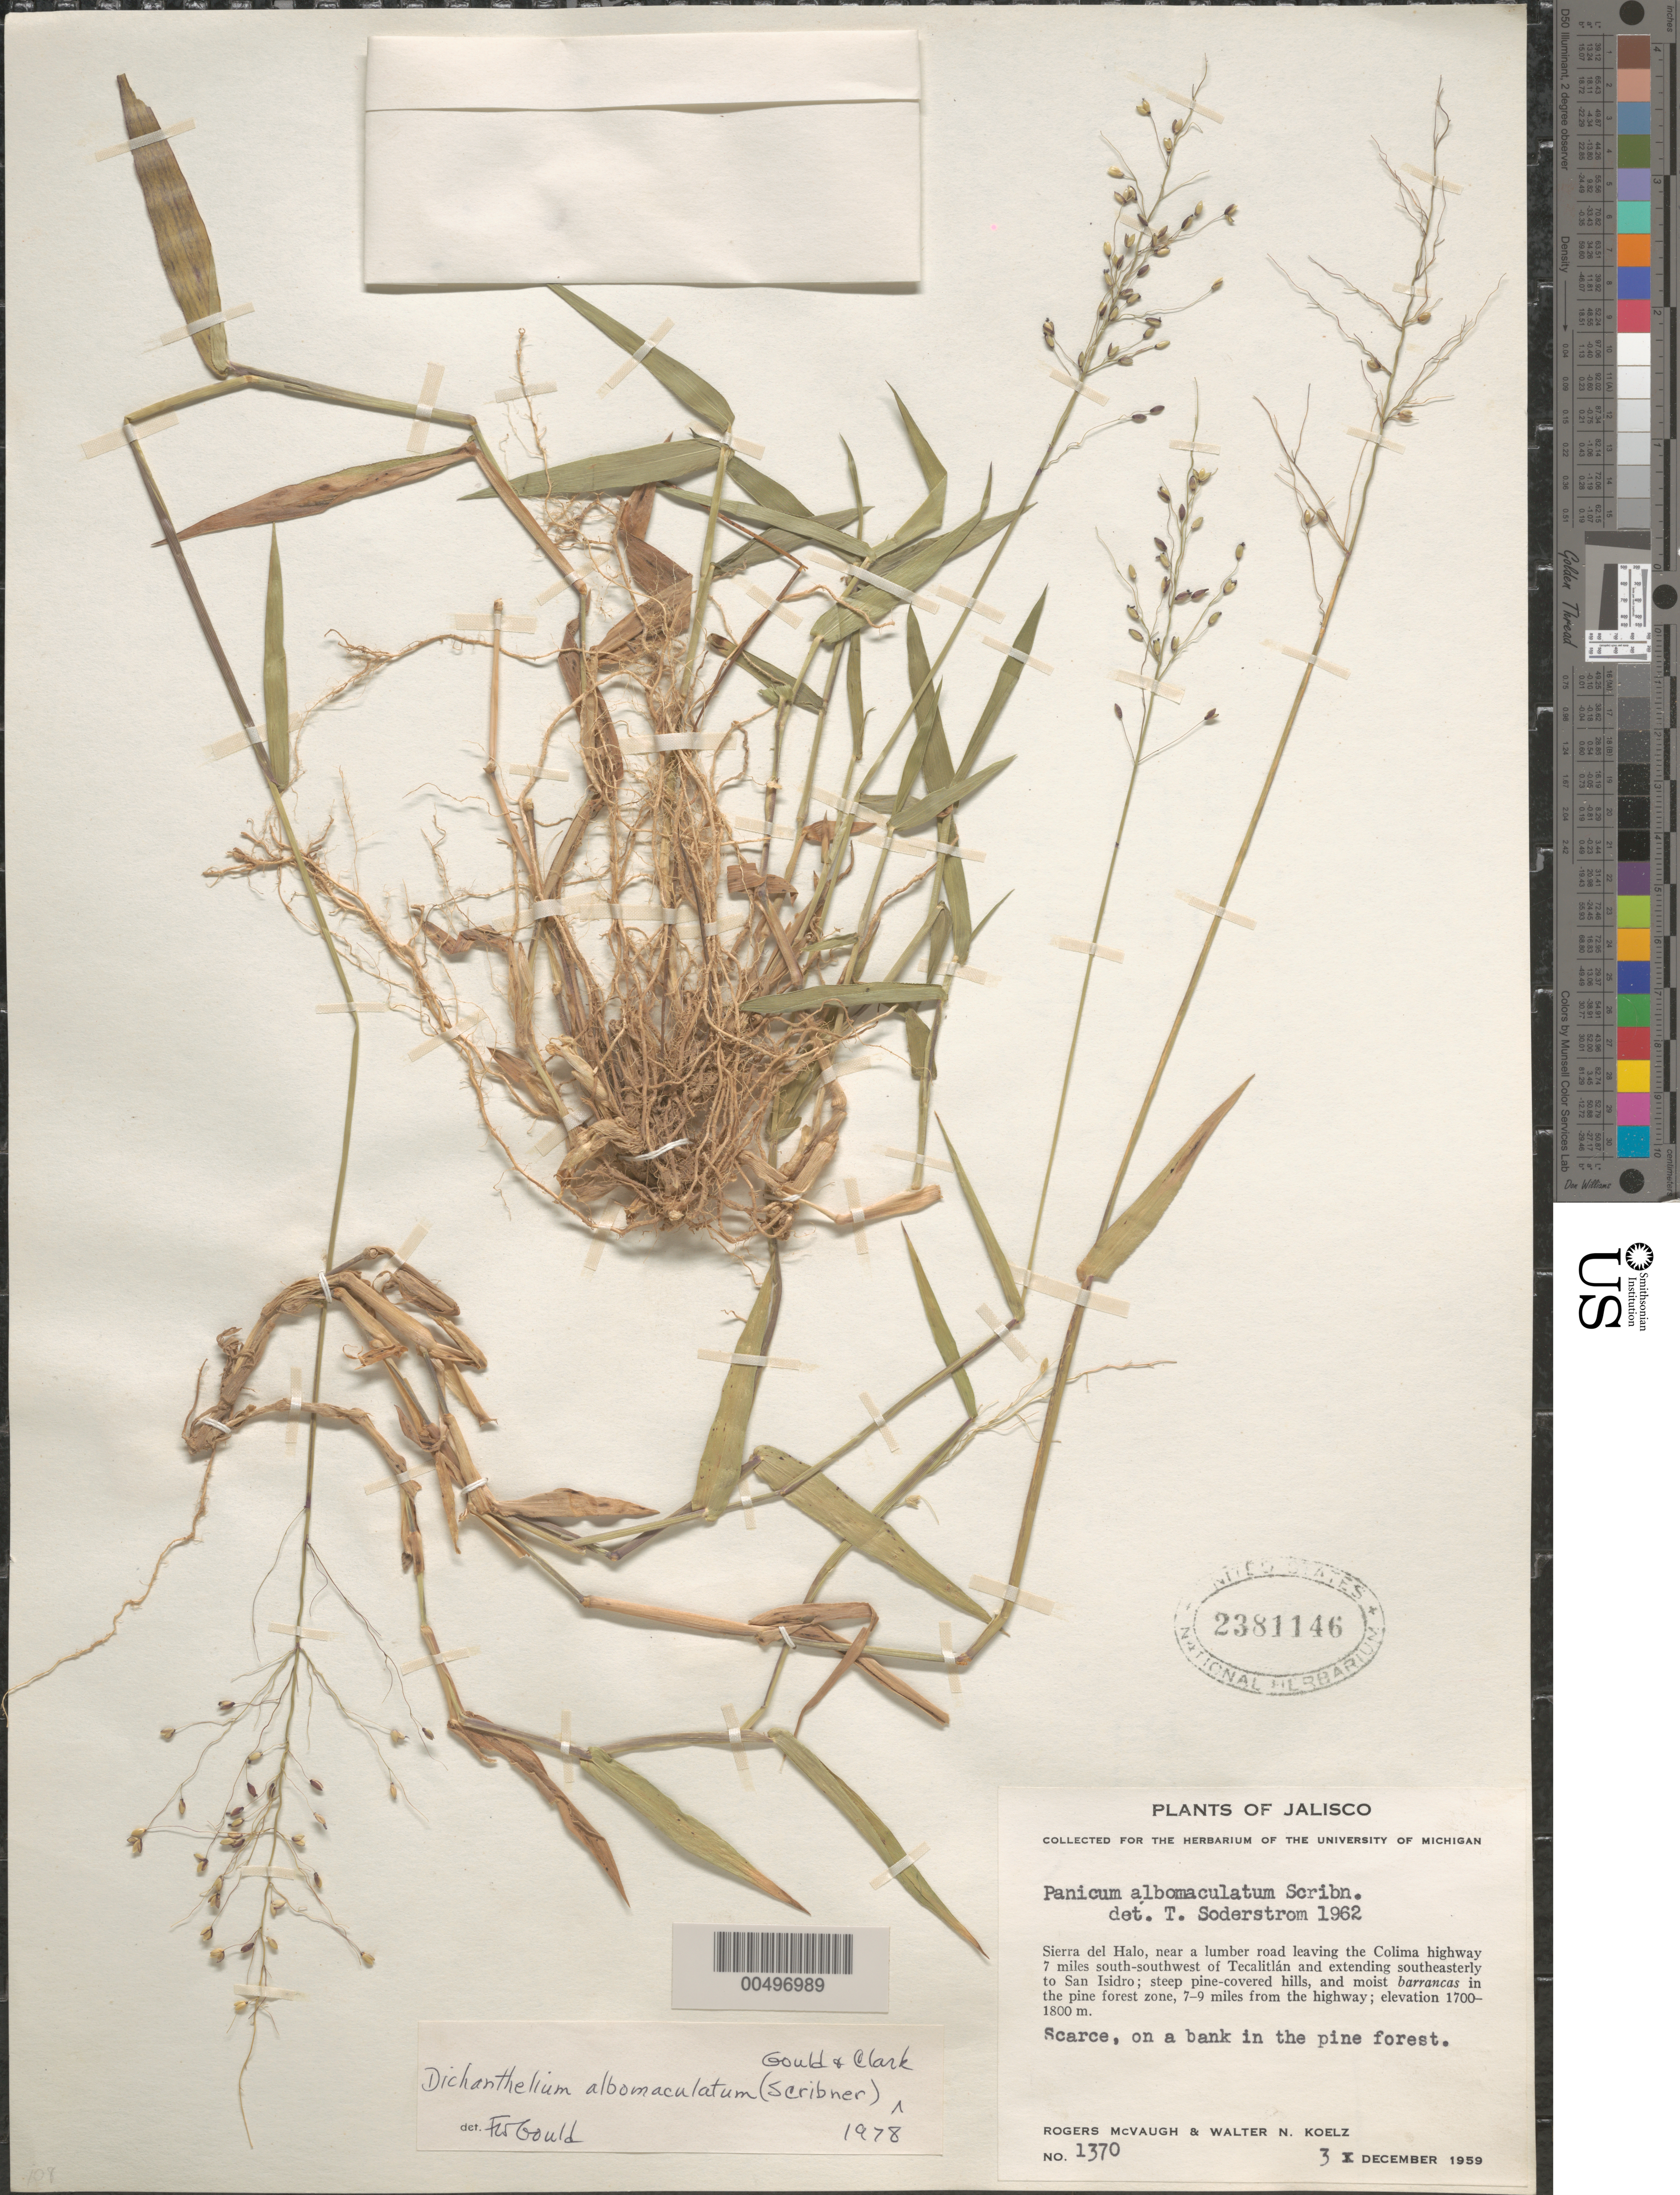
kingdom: Plantae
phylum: Tracheophyta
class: Liliopsida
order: Poales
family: Poaceae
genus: Dichanthelium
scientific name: Dichanthelium albomaculatum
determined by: Gould, F. W.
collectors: R. McVaugh & W. N. Koelz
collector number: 1370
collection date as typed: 3 Dec 1959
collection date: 1959-12-03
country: Mexico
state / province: Jalisco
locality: Sierra del Halo, near a lumber rd leaving the Colima hwy 7 mi SSW of Tecalitlán & extending SE to San Isidro, 7-9 mi from hwy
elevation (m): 1700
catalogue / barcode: US 2381146